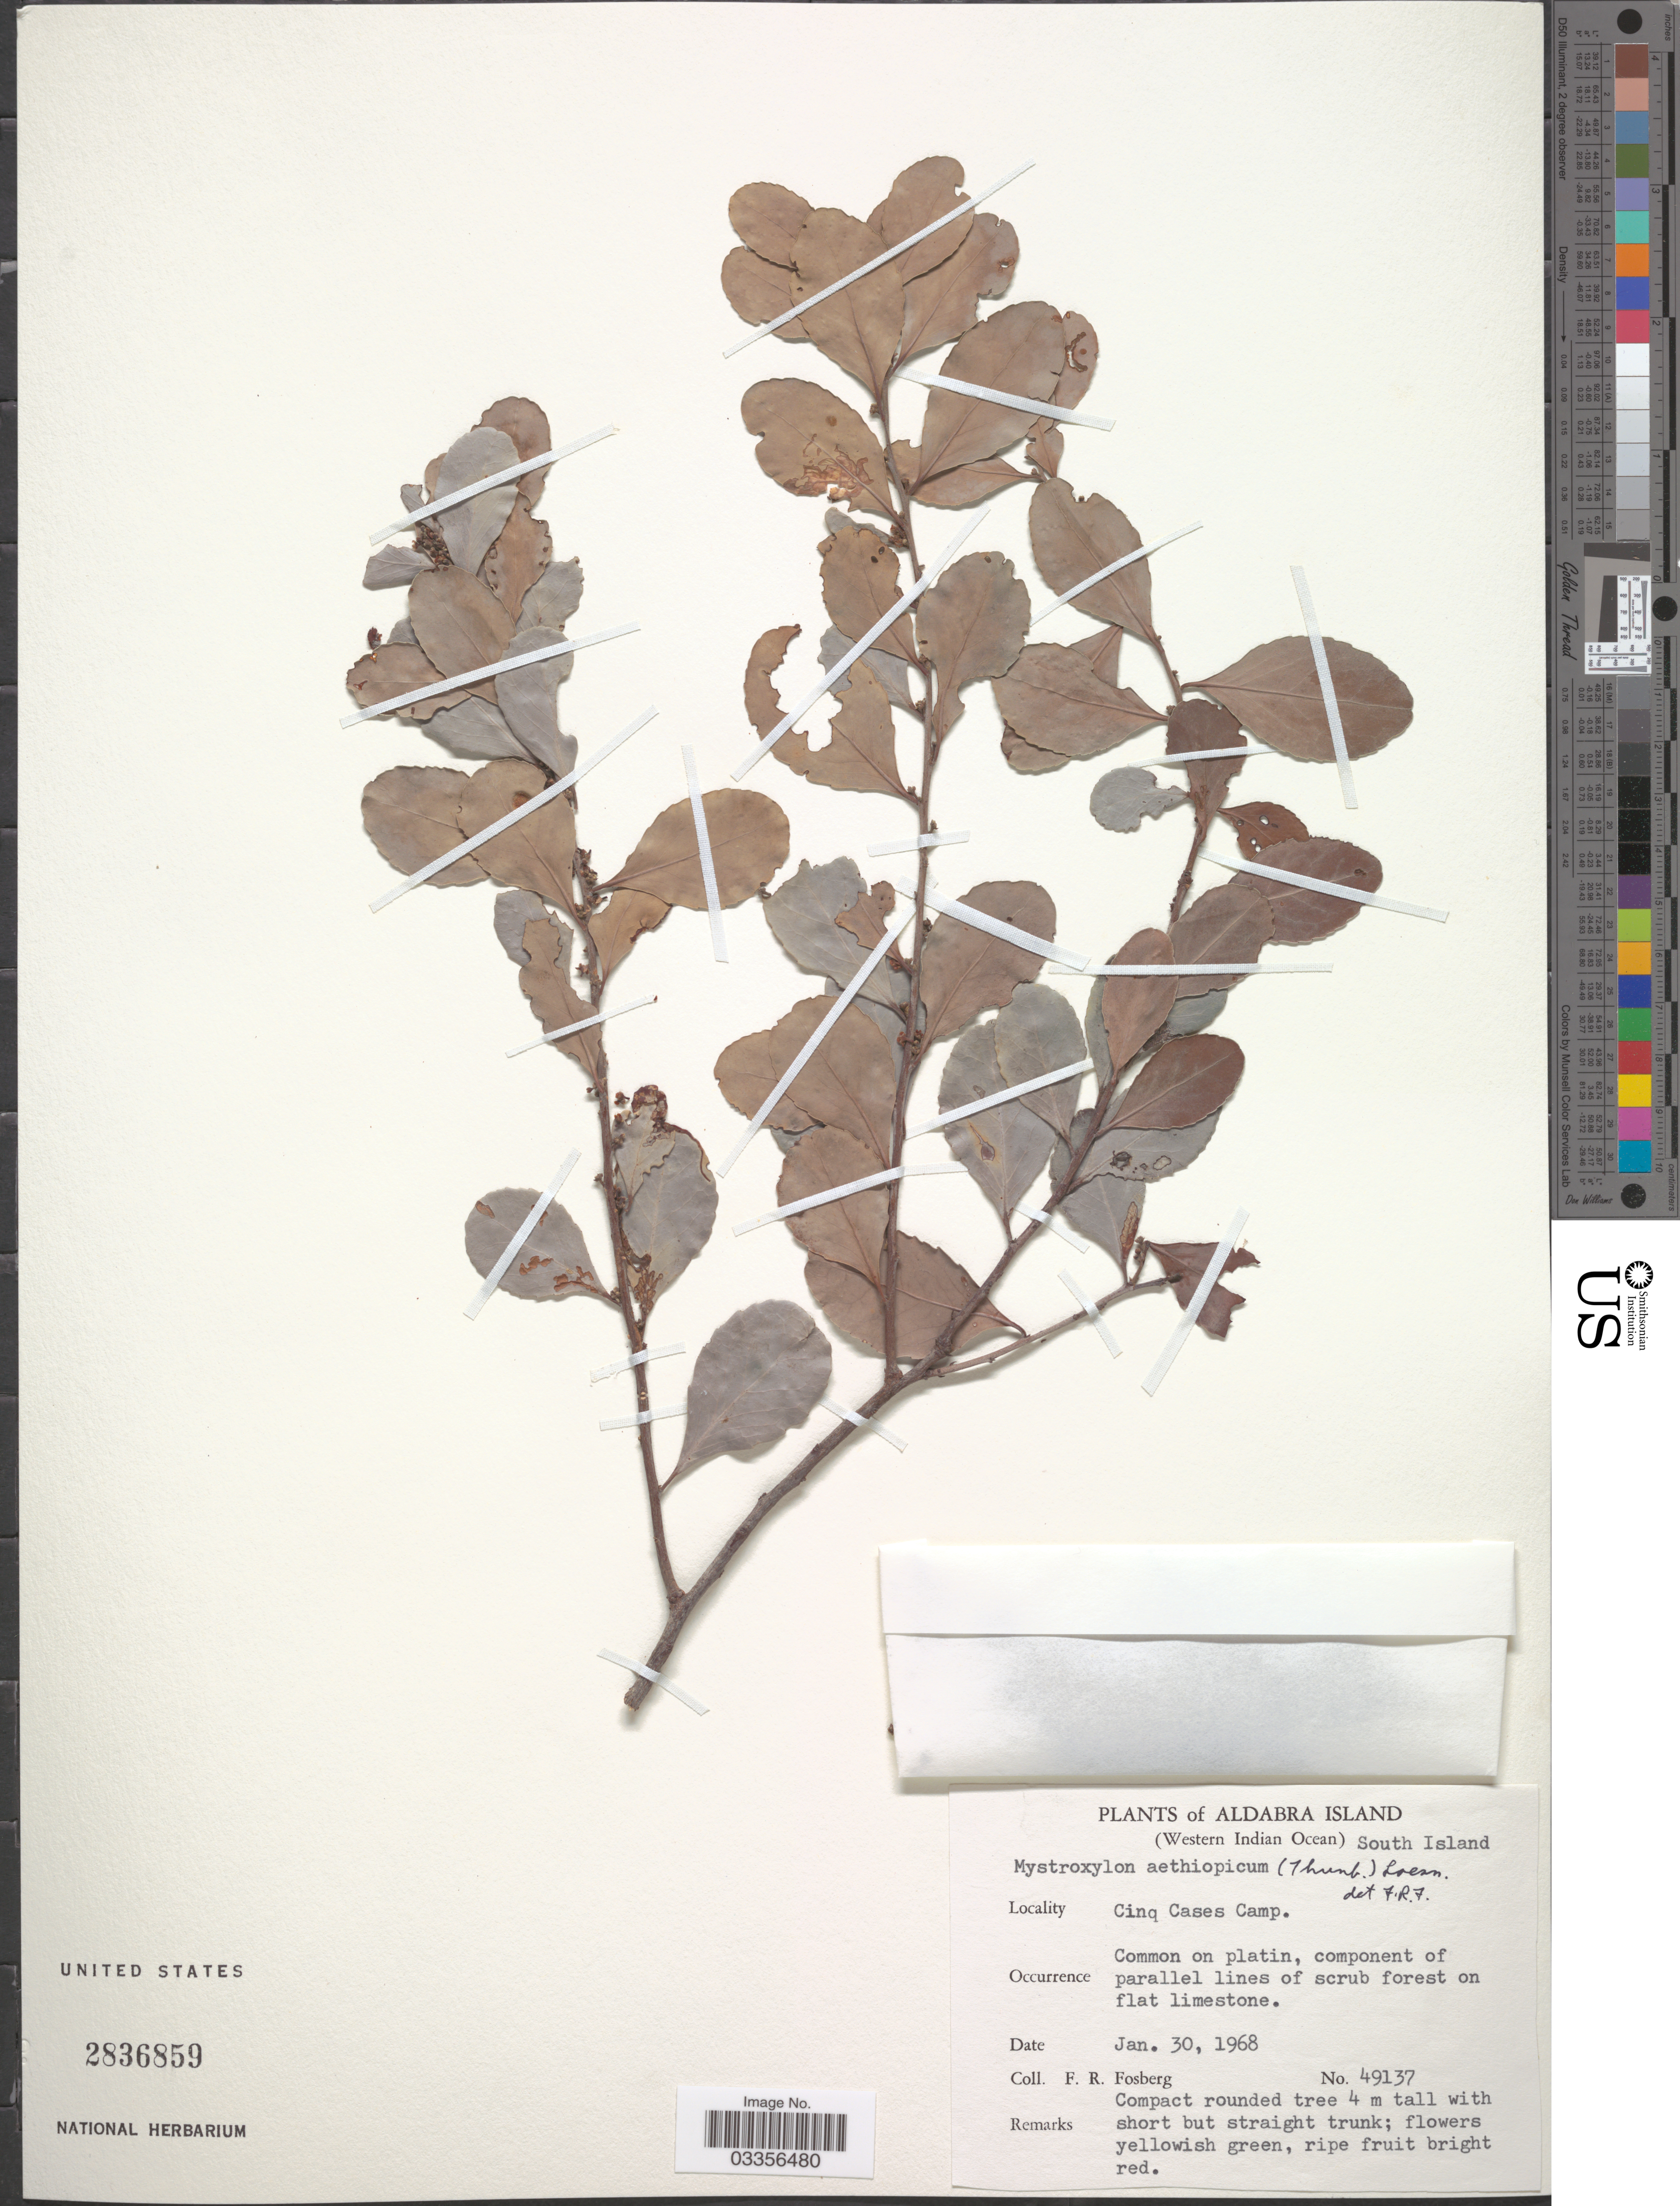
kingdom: Plantae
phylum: Tracheophyta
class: Magnoliopsida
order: Celastrales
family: Celastraceae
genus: Mystroxylon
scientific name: Mystroxylon aethiopicum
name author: (Thunb.) Loes.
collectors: F. R. Fosberg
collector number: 49137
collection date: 1968-01-30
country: Seychelles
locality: Aldabra Island (Western Indian Ocean) South Island, Cinq Cases Camp.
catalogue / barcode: US 2836859